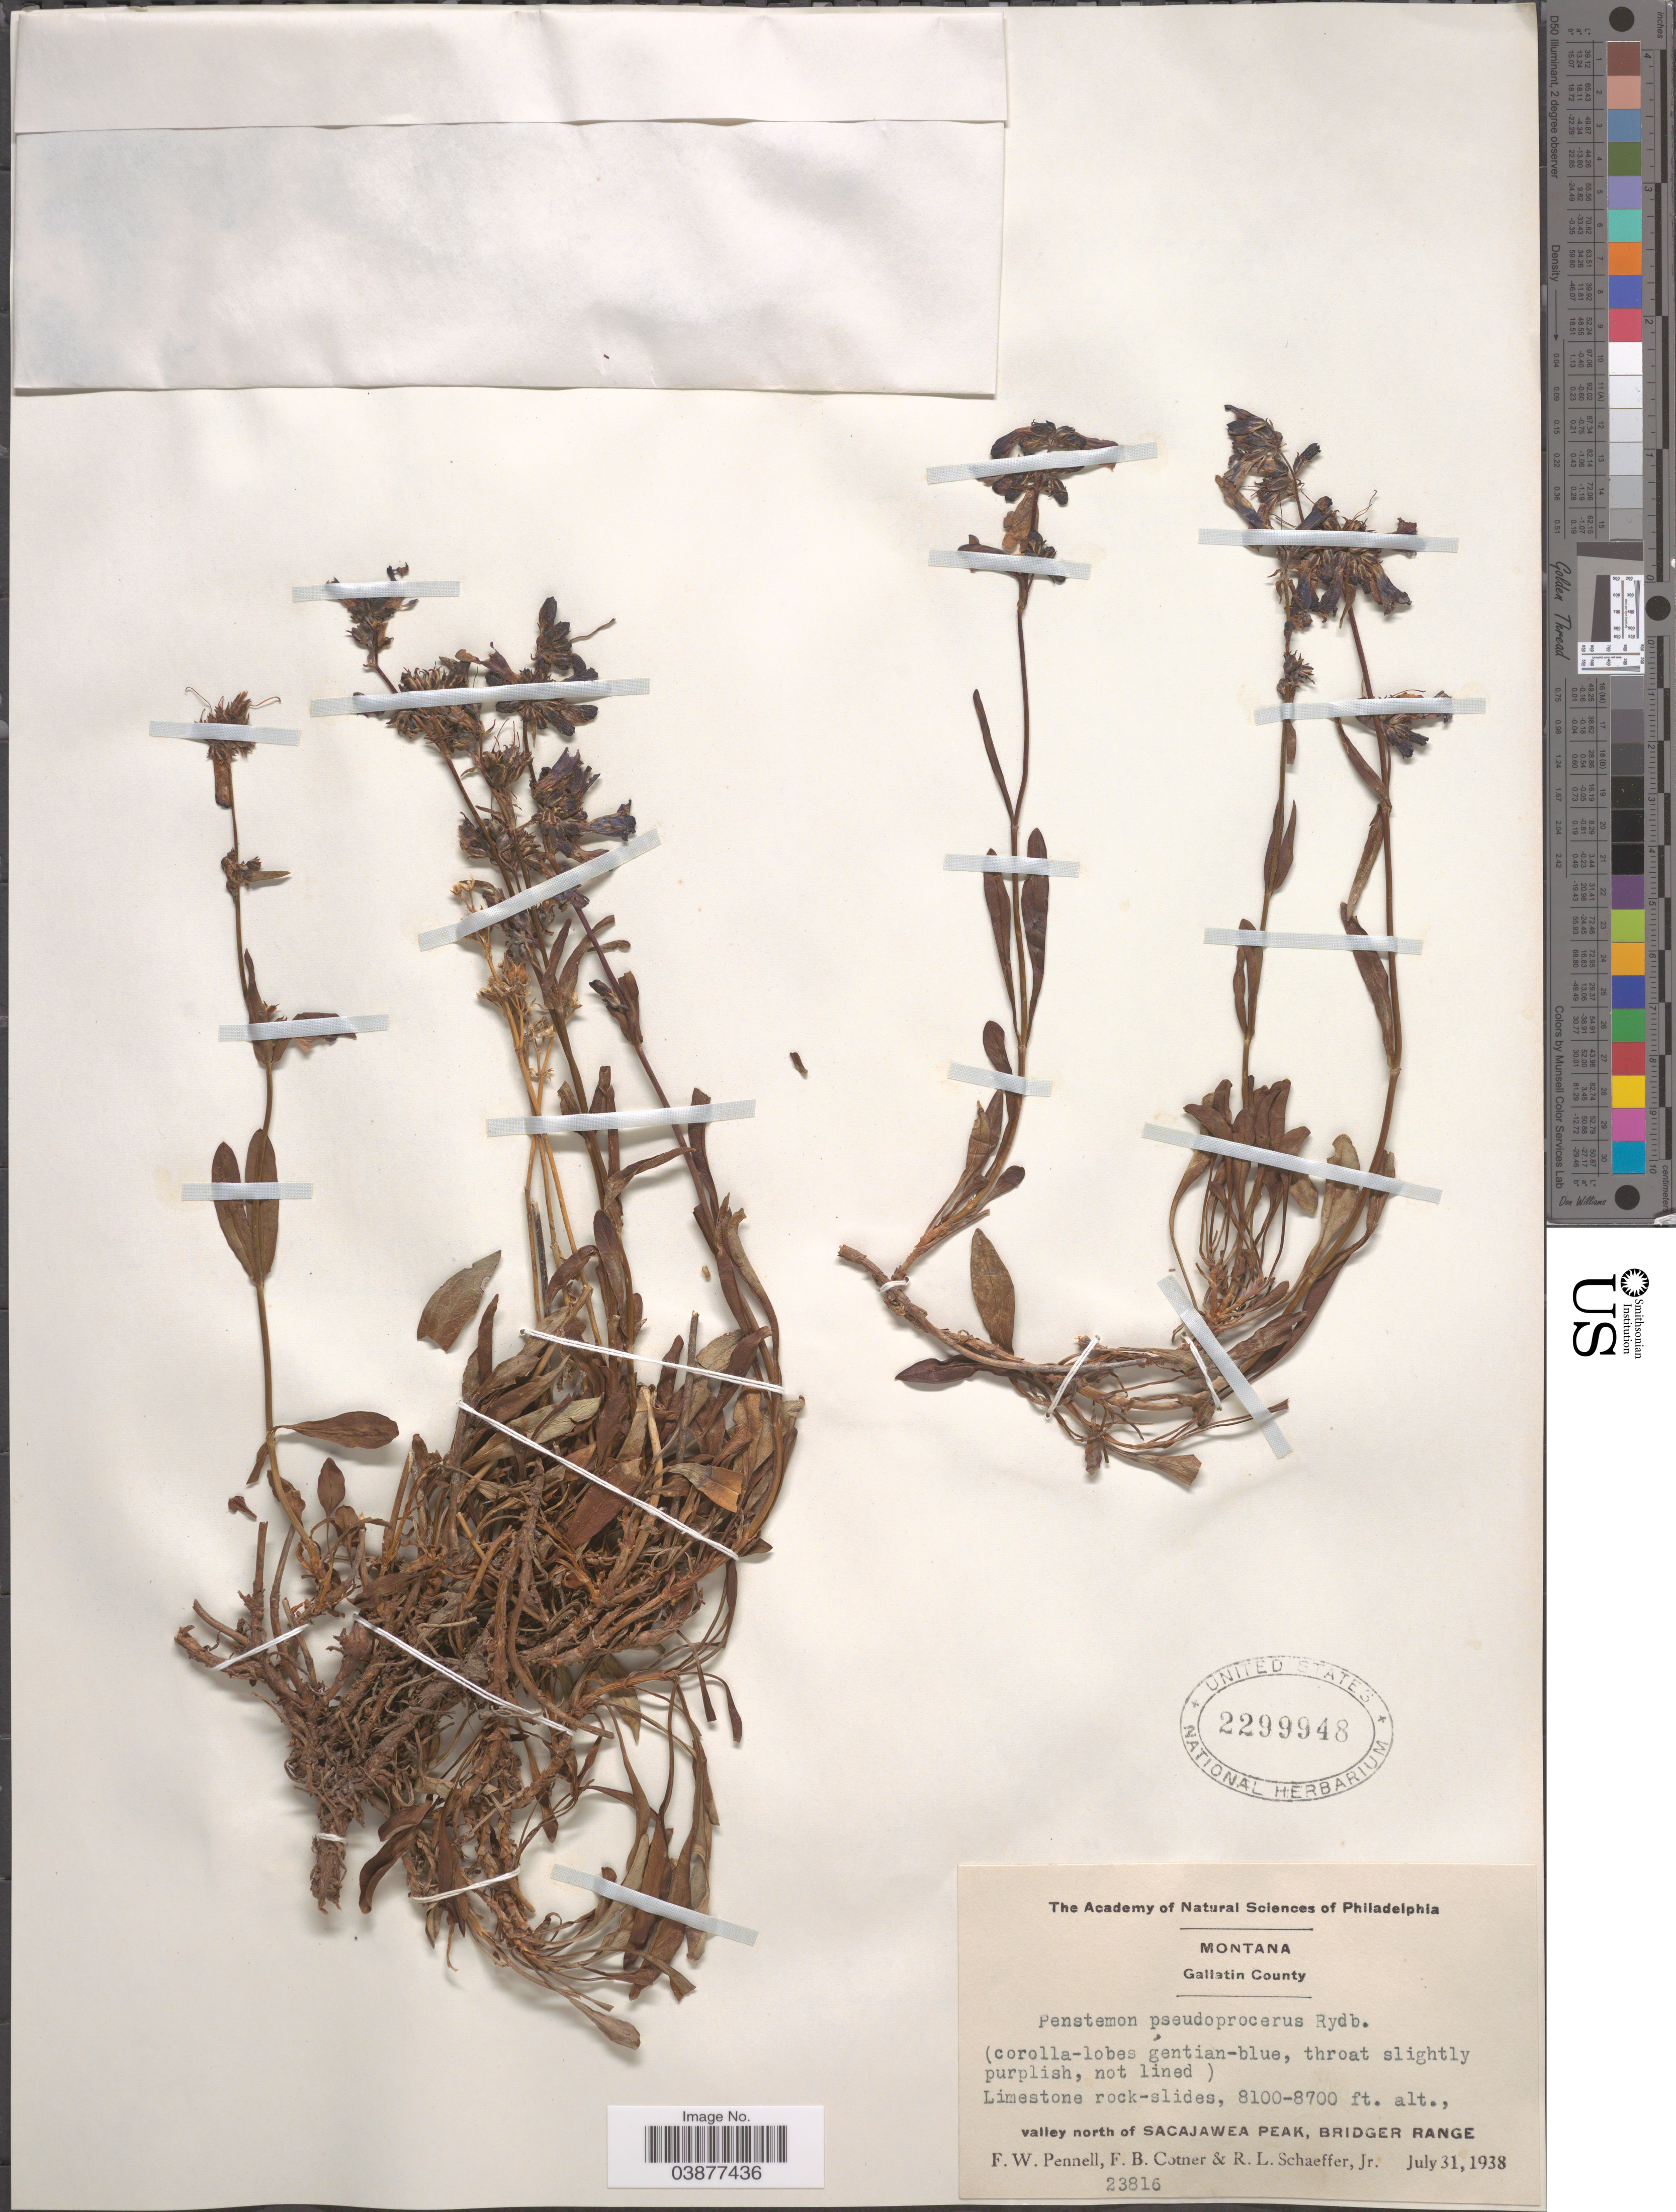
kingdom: Plantae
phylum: Tracheophyta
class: Magnoliopsida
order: Lamiales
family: Plantaginaceae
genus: Penstemon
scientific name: Penstemon pseudoprocerus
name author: Rydb.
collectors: F. W. Pennell, F. Cotner & R. L. Schaeffer Jr.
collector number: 23816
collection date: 1938-07-31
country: United States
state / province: Montana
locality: Gallatin County. Valley north of Sacajawea Peak, Bridger Range.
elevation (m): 2469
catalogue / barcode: US 2299948